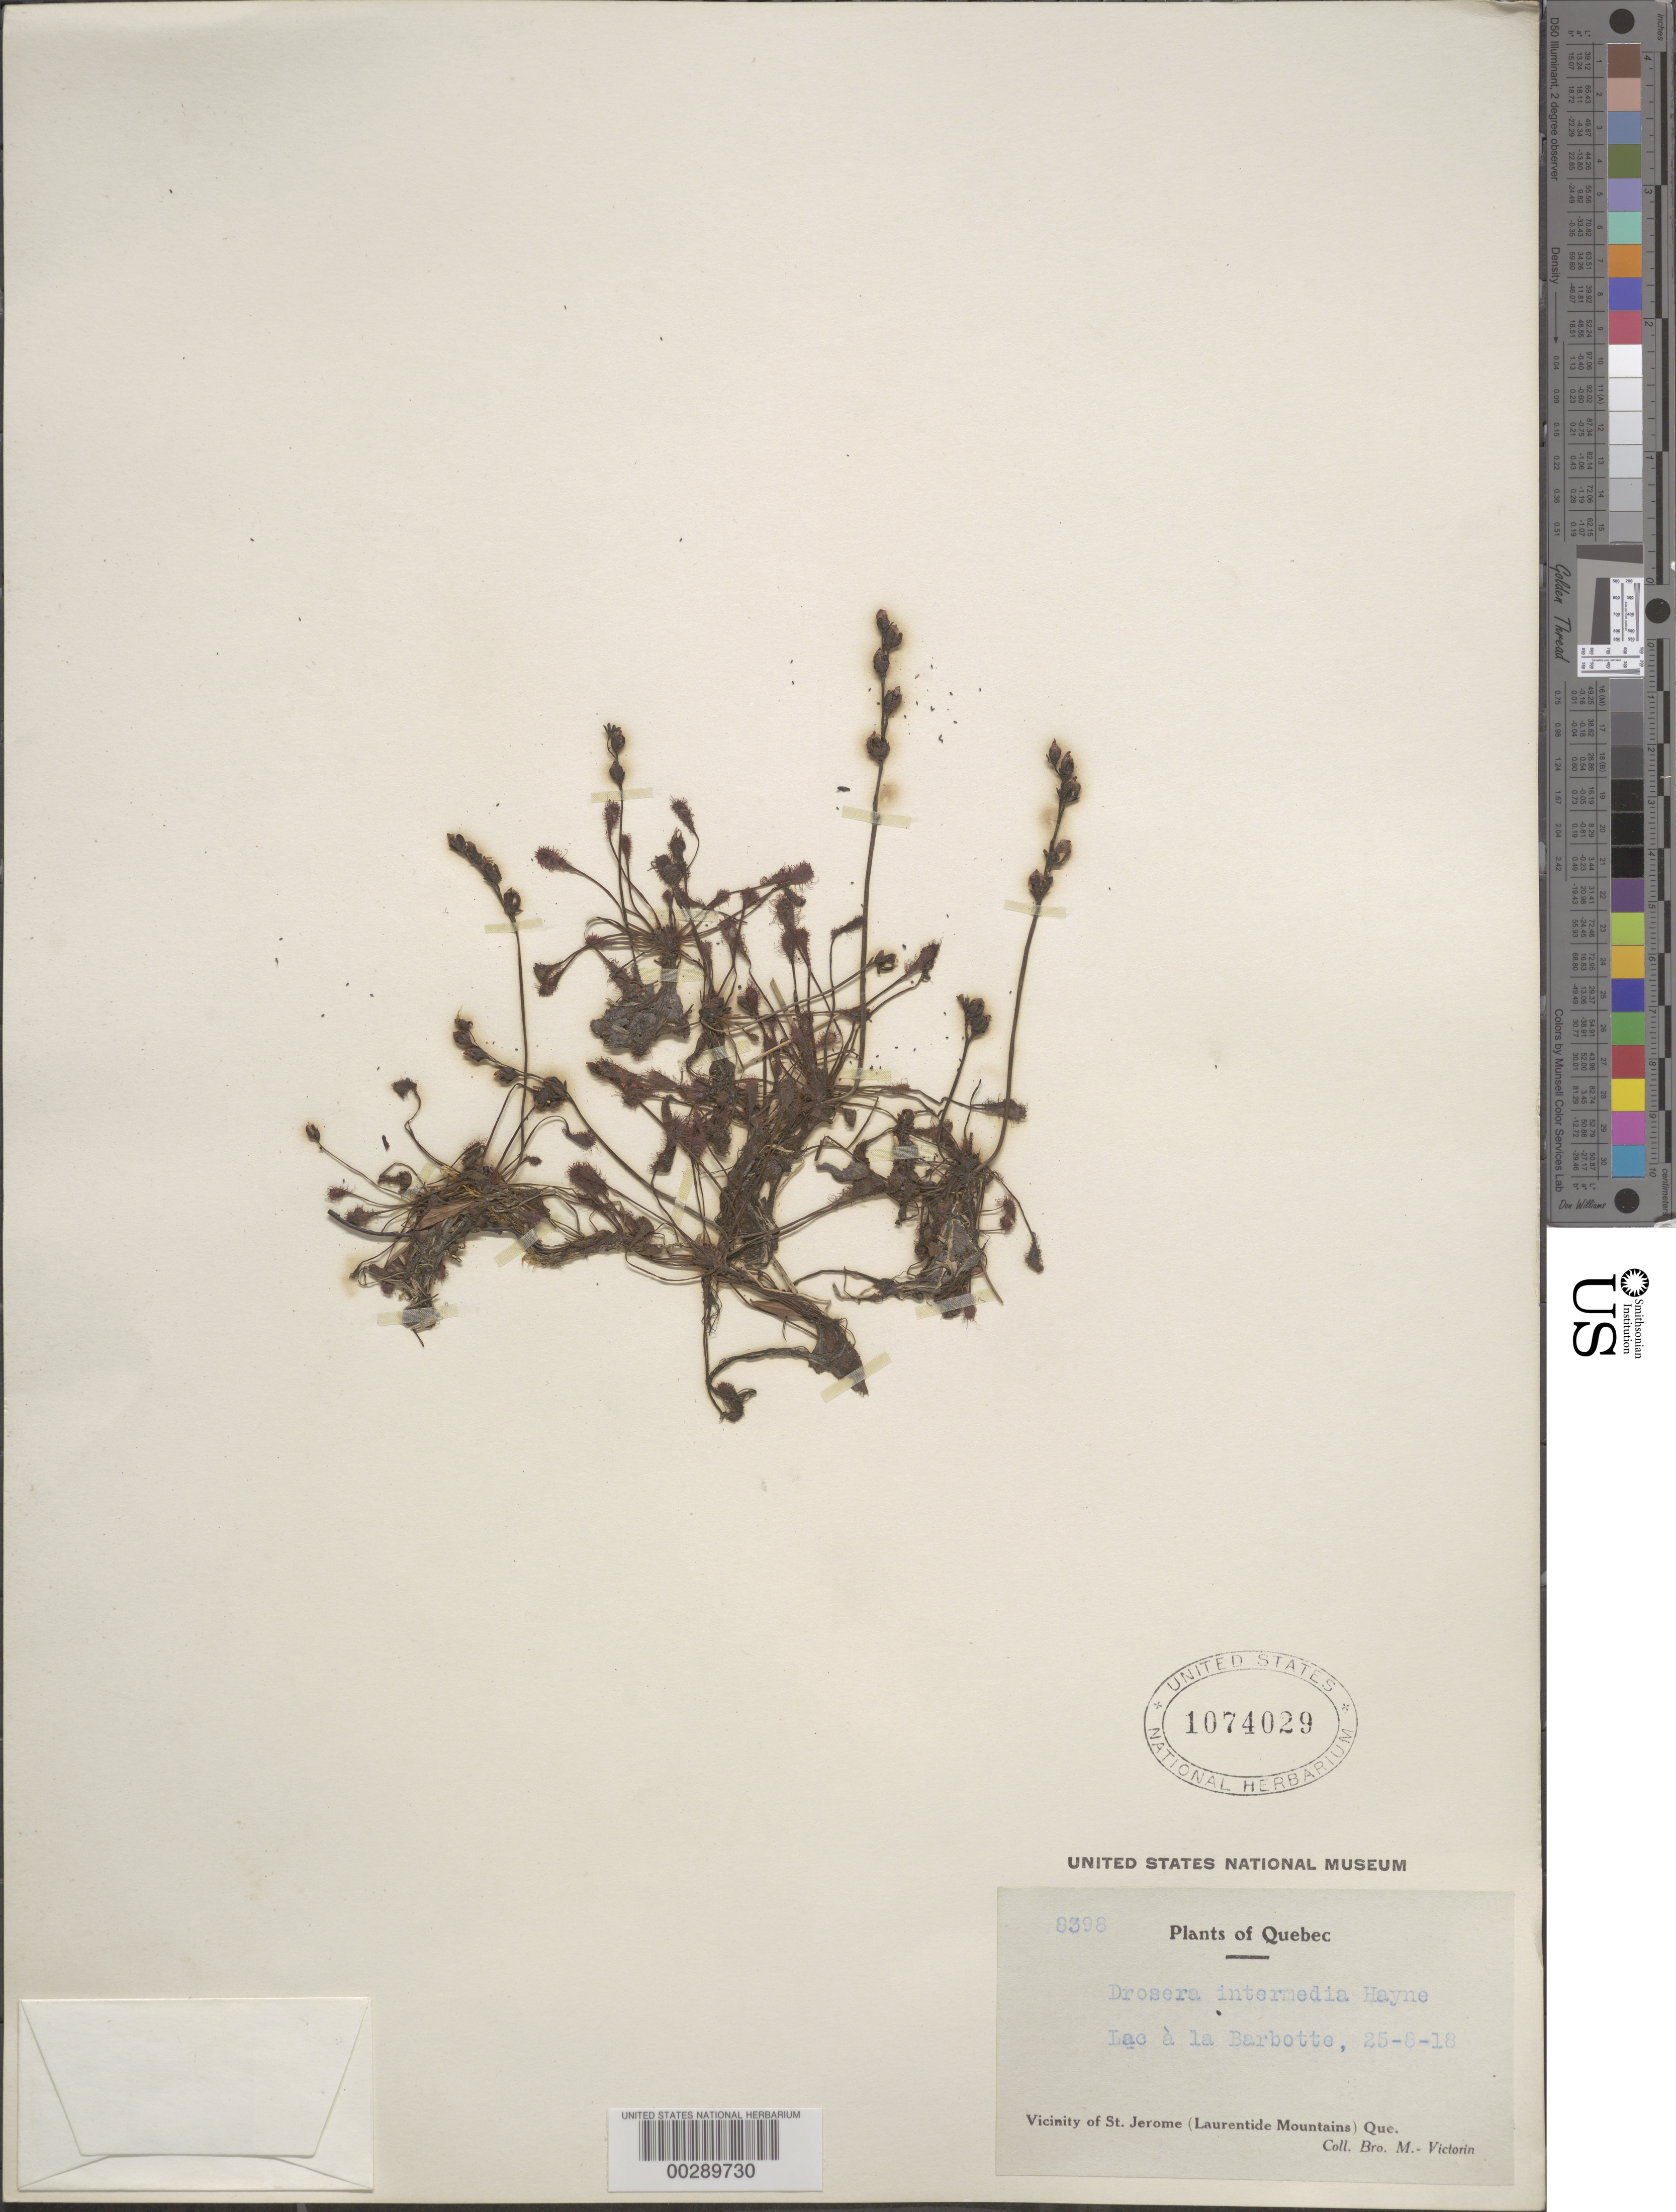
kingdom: Plantae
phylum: Tracheophyta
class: Magnoliopsida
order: Caryophyllales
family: Droseraceae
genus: Drosera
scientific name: Drosera intermedia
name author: Hayne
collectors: Fr. Marie-Victorin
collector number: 8398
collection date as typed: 25 Aug 1918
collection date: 1918-08-25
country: Canada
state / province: Quebec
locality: Vicinity of st. jerome, lac a la barbotte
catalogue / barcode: US 1074029